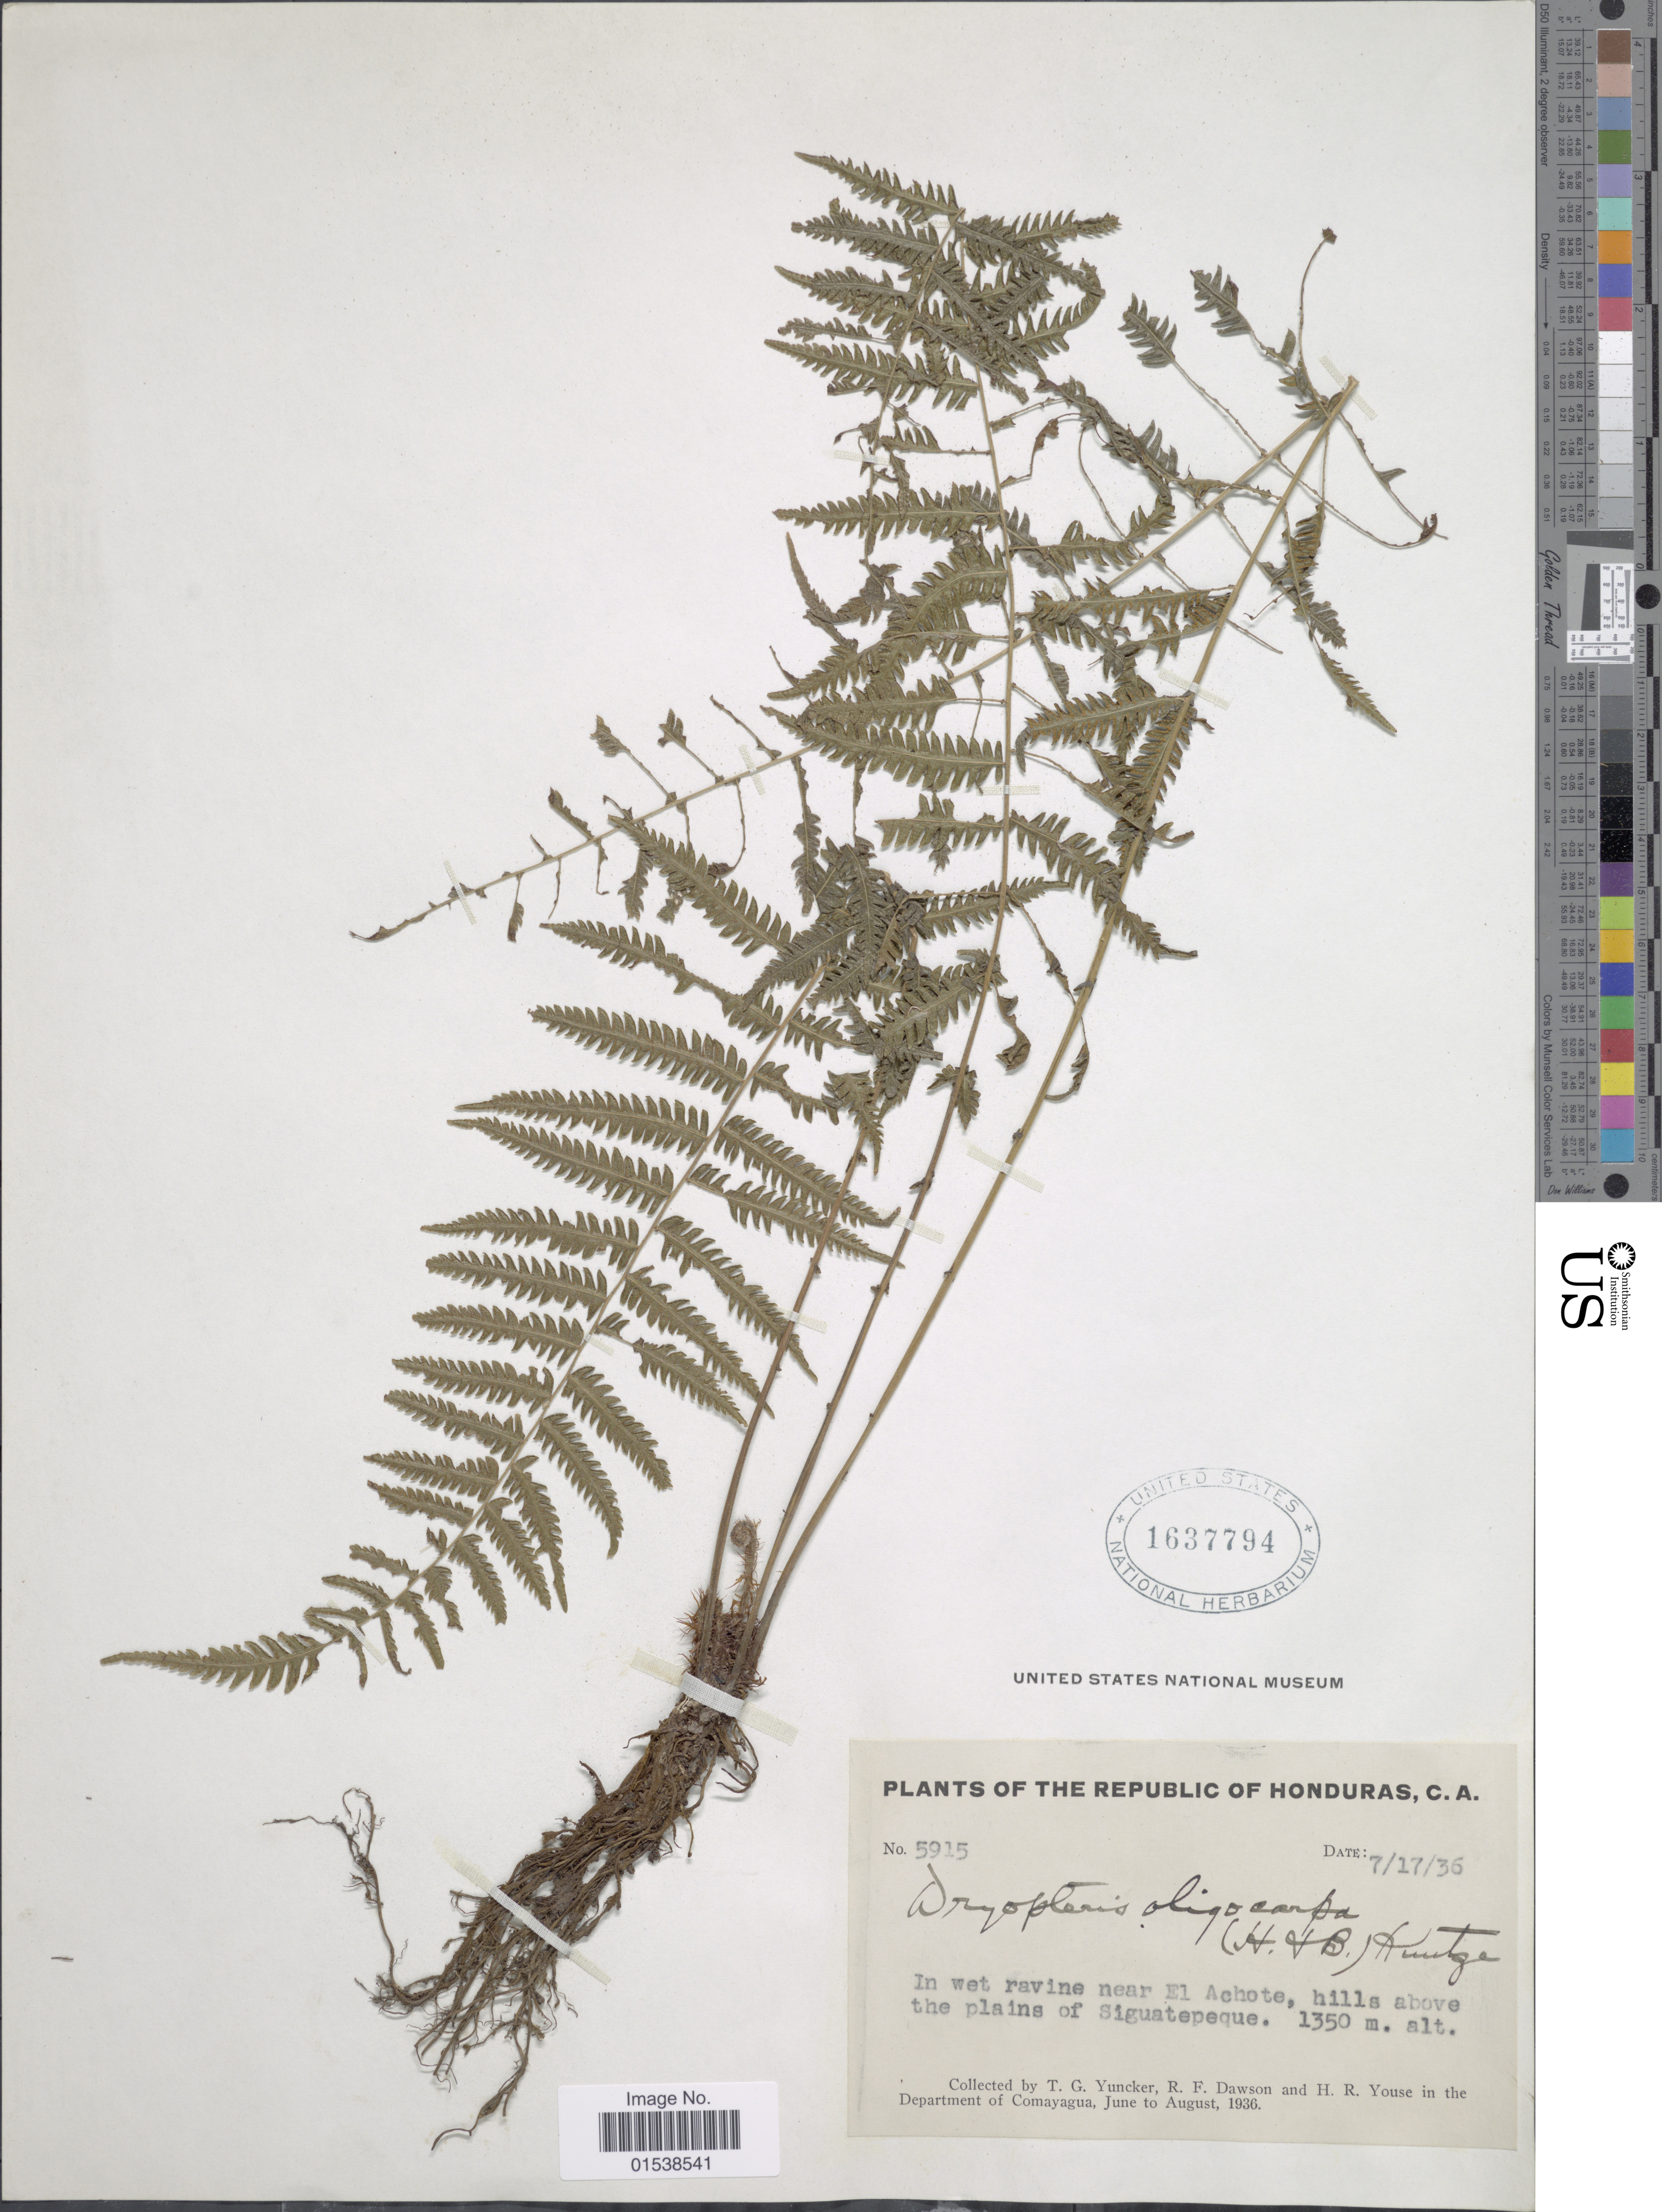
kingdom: Plantae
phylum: Tracheophyta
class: Polypodiopsida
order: Polypodiales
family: Thelypteridaceae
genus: Amauropelta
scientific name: Amauropelta oligocarpa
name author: (Humb. & Bonpl. ex Willd.) Pic. Serm.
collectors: T. G. Yuncker, R. F. Dawson & H. Youse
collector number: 5915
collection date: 1936-07-17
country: Honduras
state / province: Comayagua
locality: Republic of Honduras, C. A., in wet ravine near El Achote, hills above the plains of Siguatepeque, department of Comayagua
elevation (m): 1350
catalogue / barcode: US 1637794